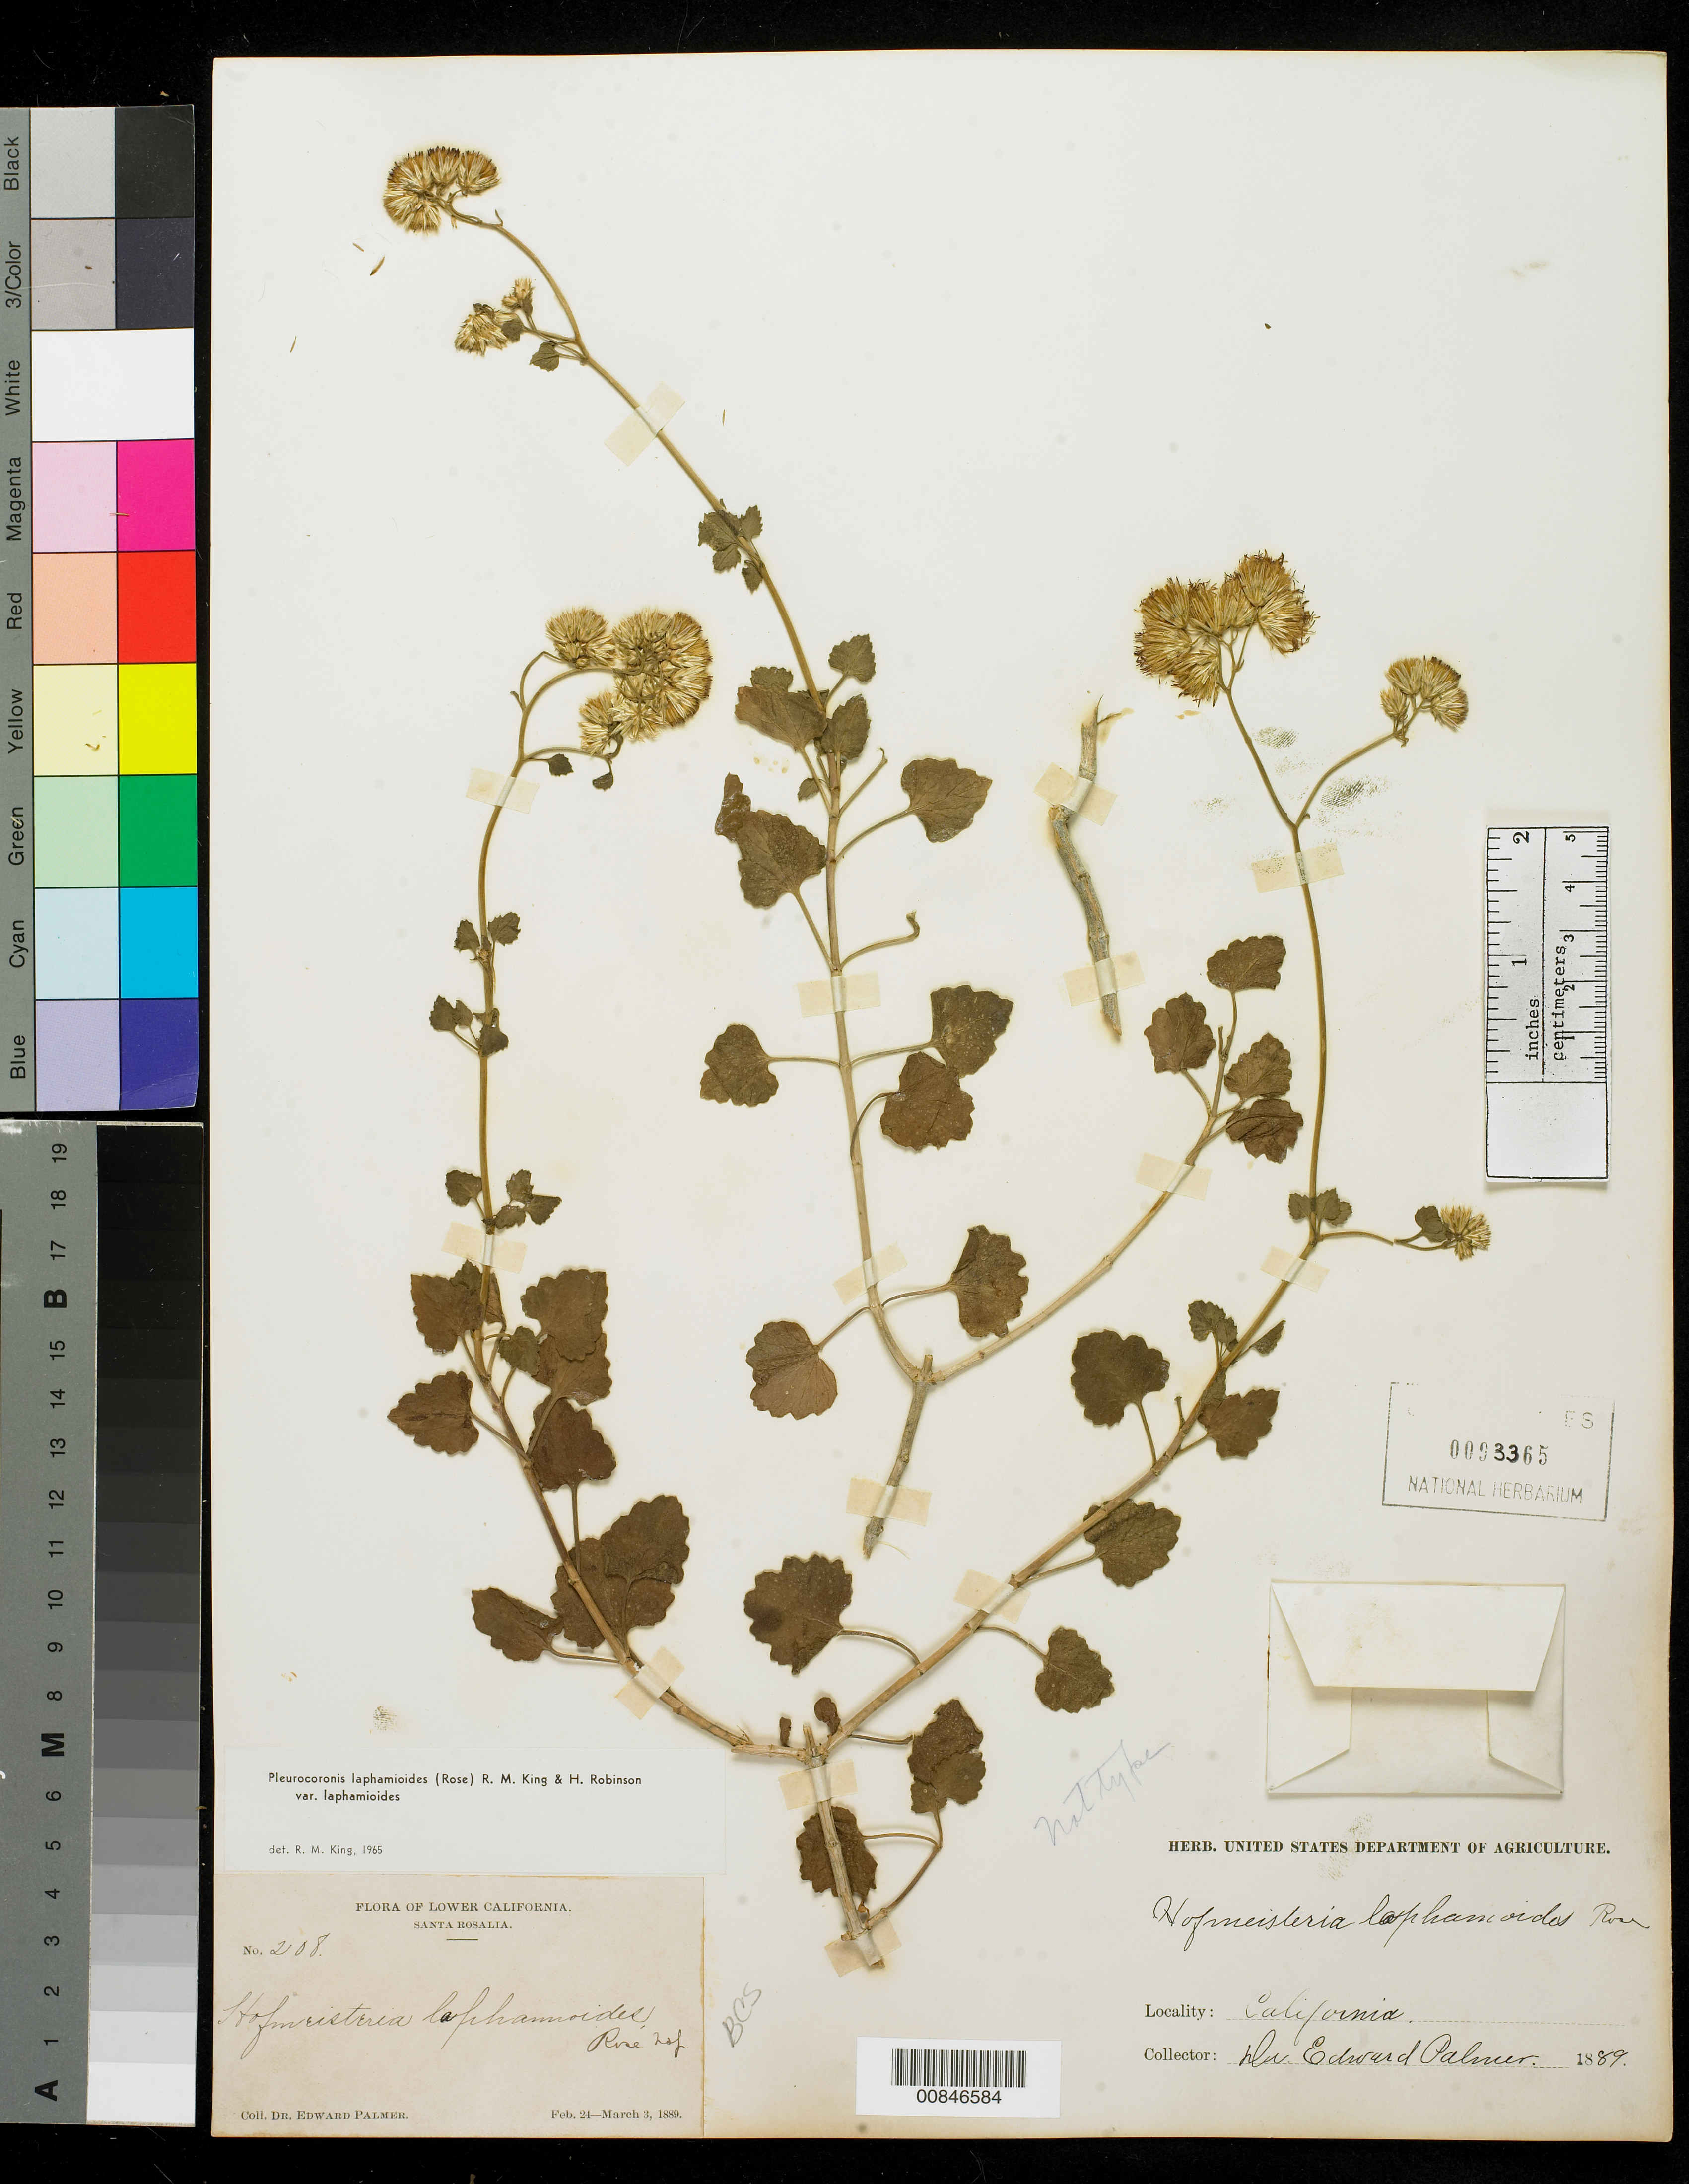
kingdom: Plantae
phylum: Tracheophyta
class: Magnoliopsida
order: Asterales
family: Asteraceae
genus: Pleurocoronis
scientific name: Pleurocoronis laphamioides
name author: (Rose) R.M. King & H. Rob.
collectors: E. Palmer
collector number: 208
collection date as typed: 24 Feb 1889 to 03 Mar 1889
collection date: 1889-02-24/1889-03-03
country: Mexico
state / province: Baja California Sur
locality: Santa Rosalia, Baja California Sur.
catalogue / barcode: US 93365